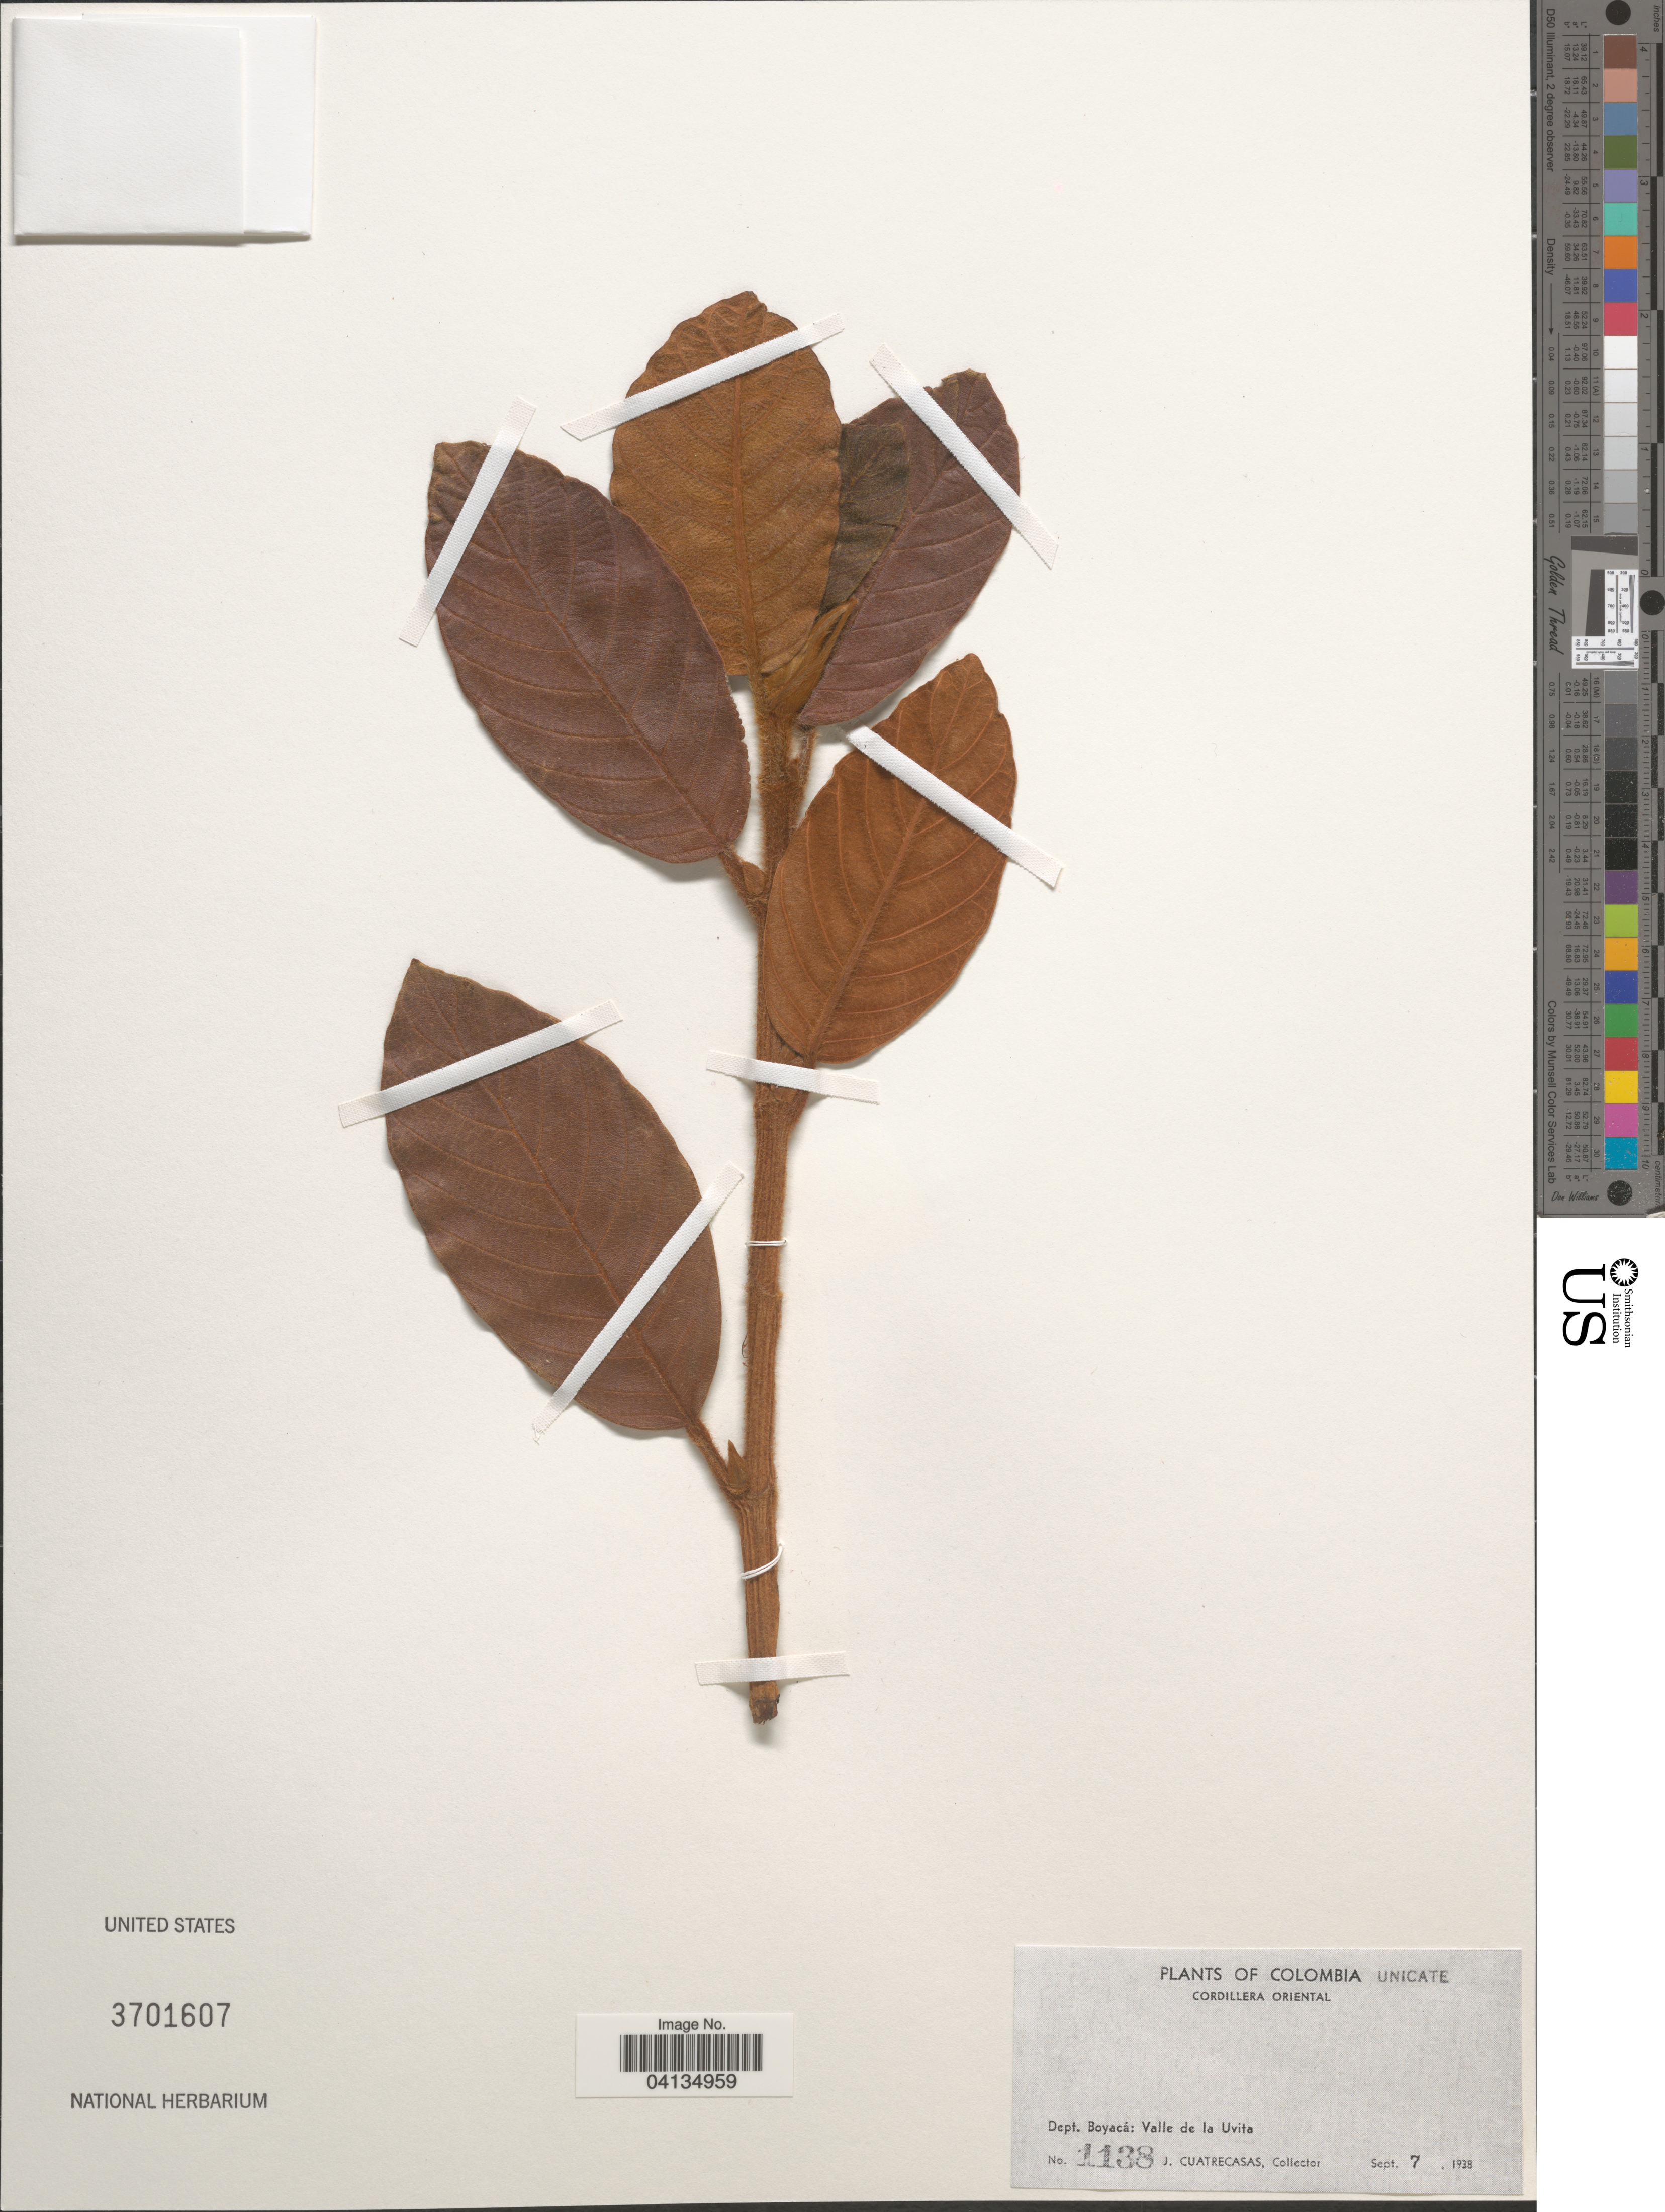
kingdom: Plantae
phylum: Tracheophyta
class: Magnoliopsida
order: Rosales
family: Moraceae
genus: Ficus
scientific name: Ficus sp.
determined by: Ávila, F. A.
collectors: J. Cuatrecasas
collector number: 1138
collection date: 1938-09-07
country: Colombia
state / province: Boyacá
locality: Cordillera Oriental. Dept. Boyacá: Valle de la Uvita.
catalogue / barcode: US 3701607